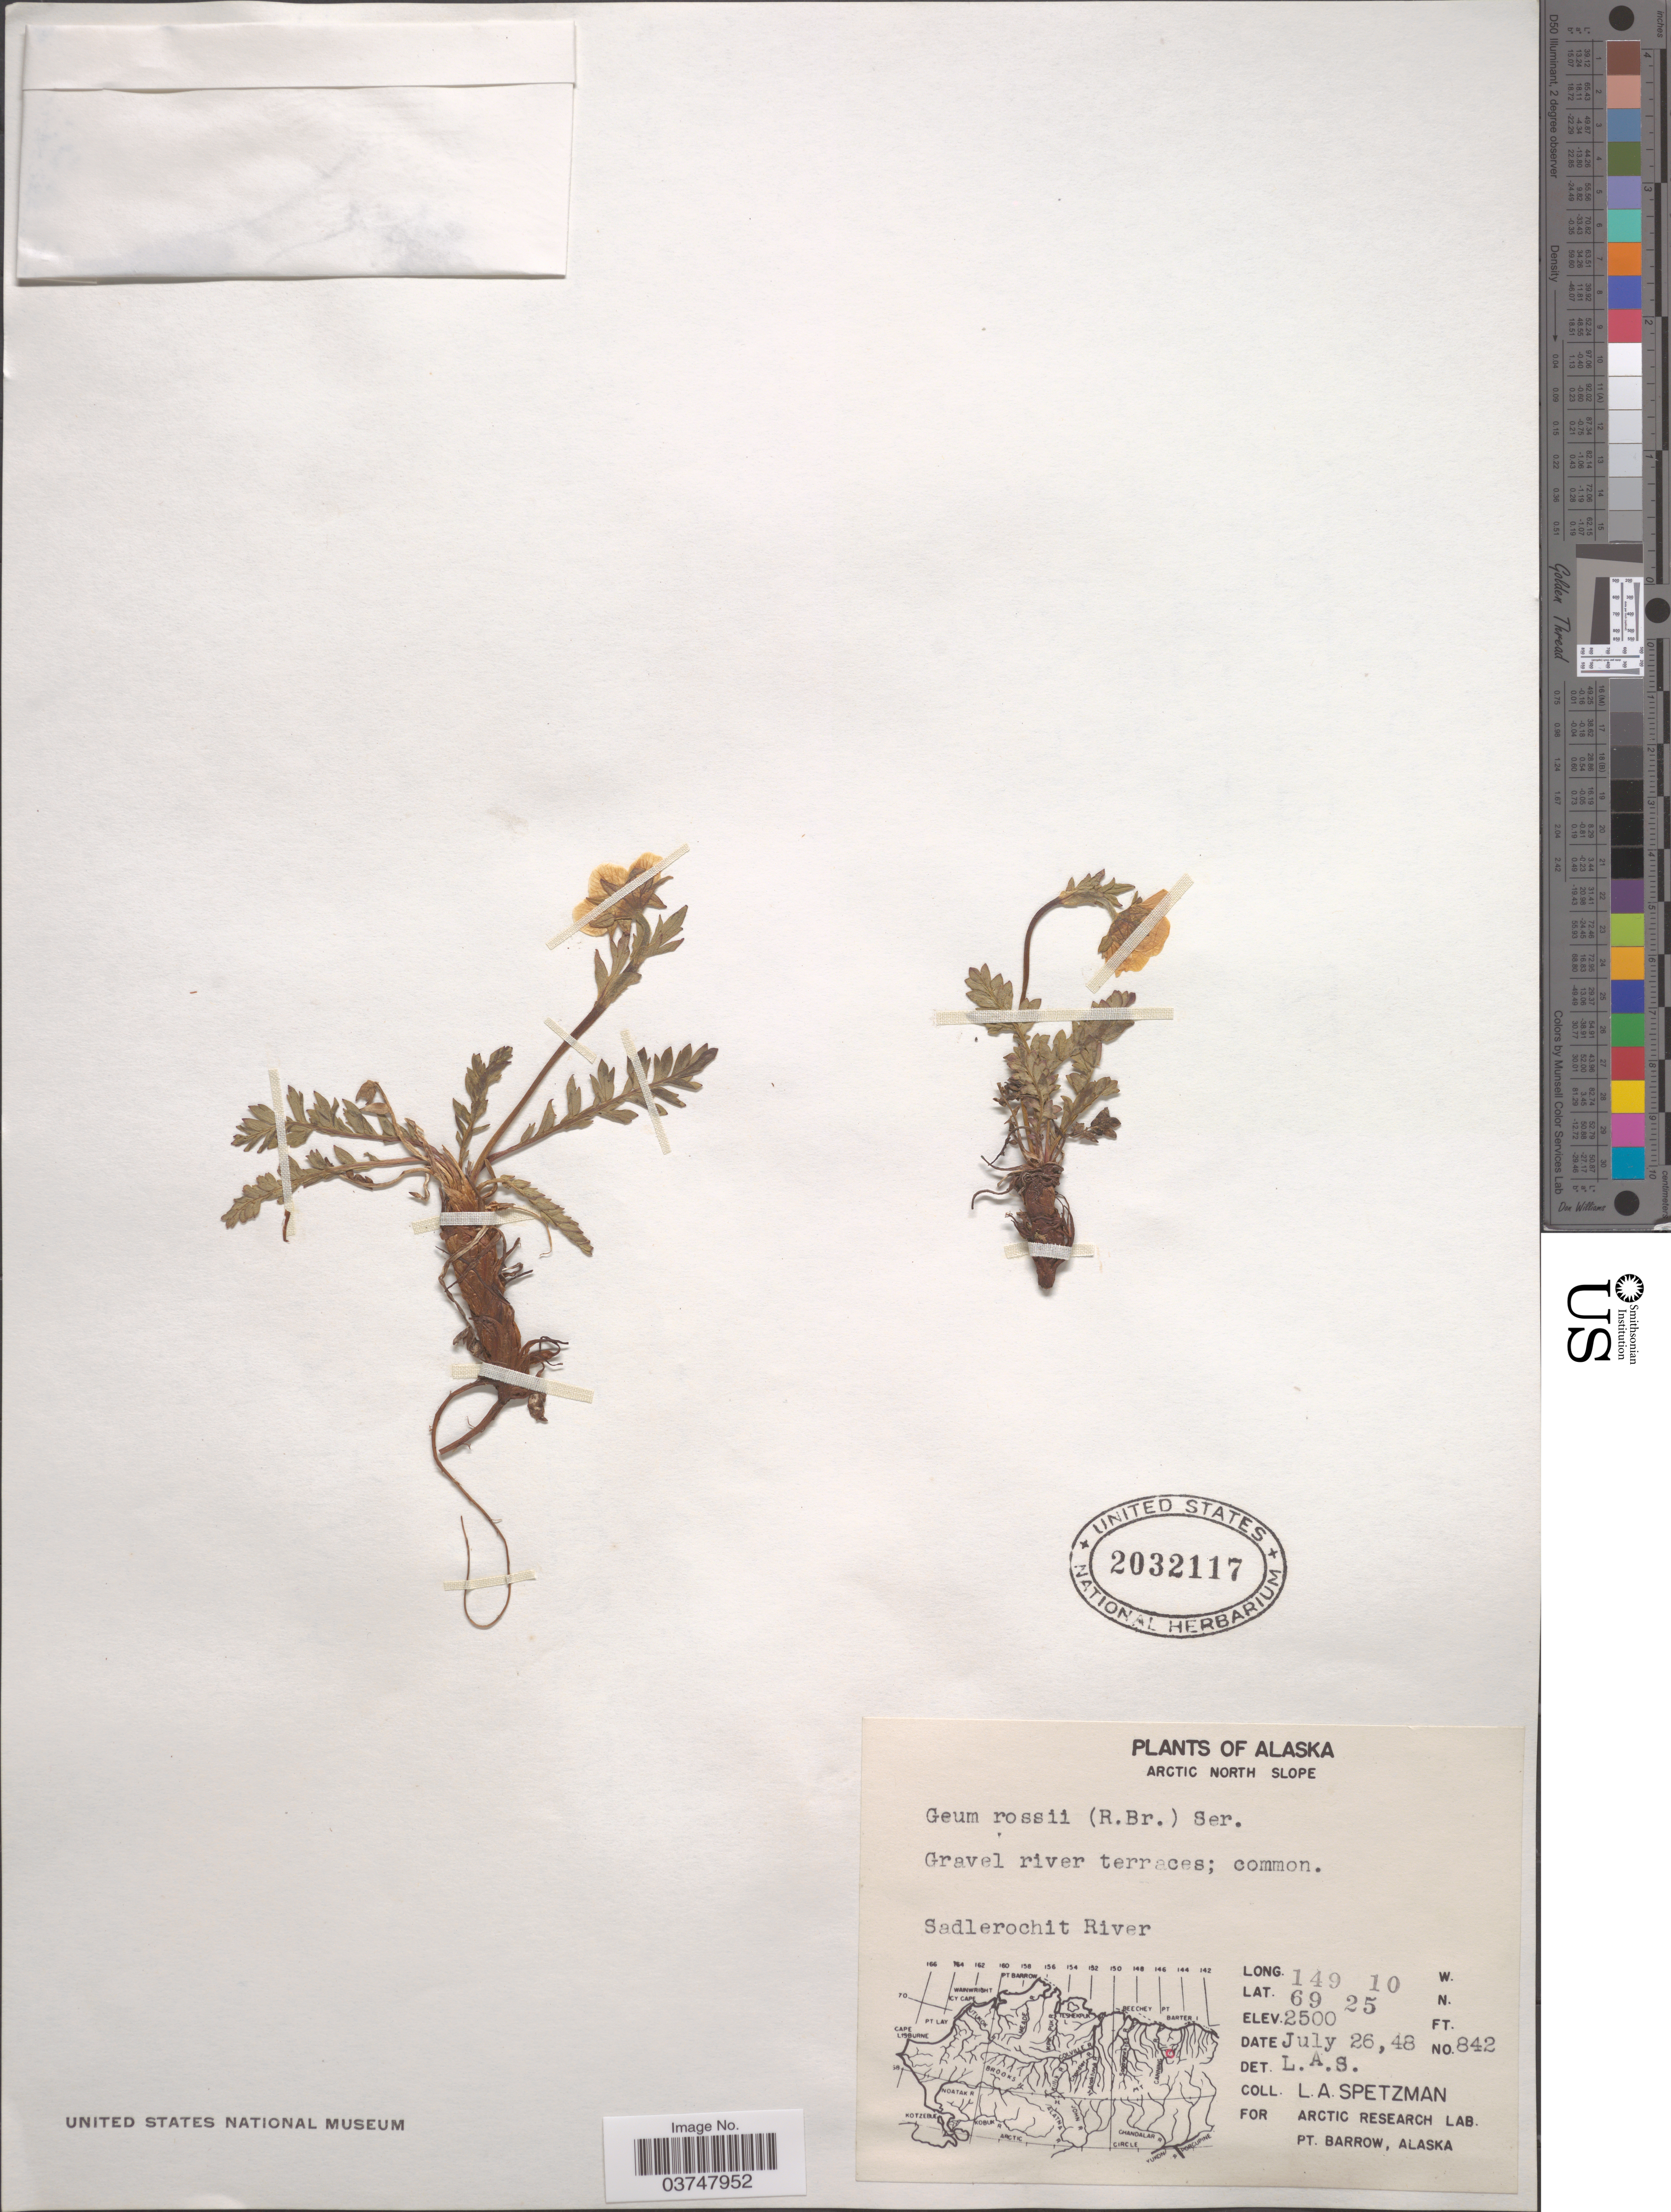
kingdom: Plantae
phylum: Tracheophyta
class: Magnoliopsida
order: Rosales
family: Rosaceae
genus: Geum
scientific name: Geum rossii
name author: (R. Br.) Ser.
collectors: L. Spetzman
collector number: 842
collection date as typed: Transcribed d/m/y: 26/7/48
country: United States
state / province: Alaska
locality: Arctic North Slope. Gravel river terraces; Sadlerochit River.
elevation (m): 762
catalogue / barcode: US 2032117